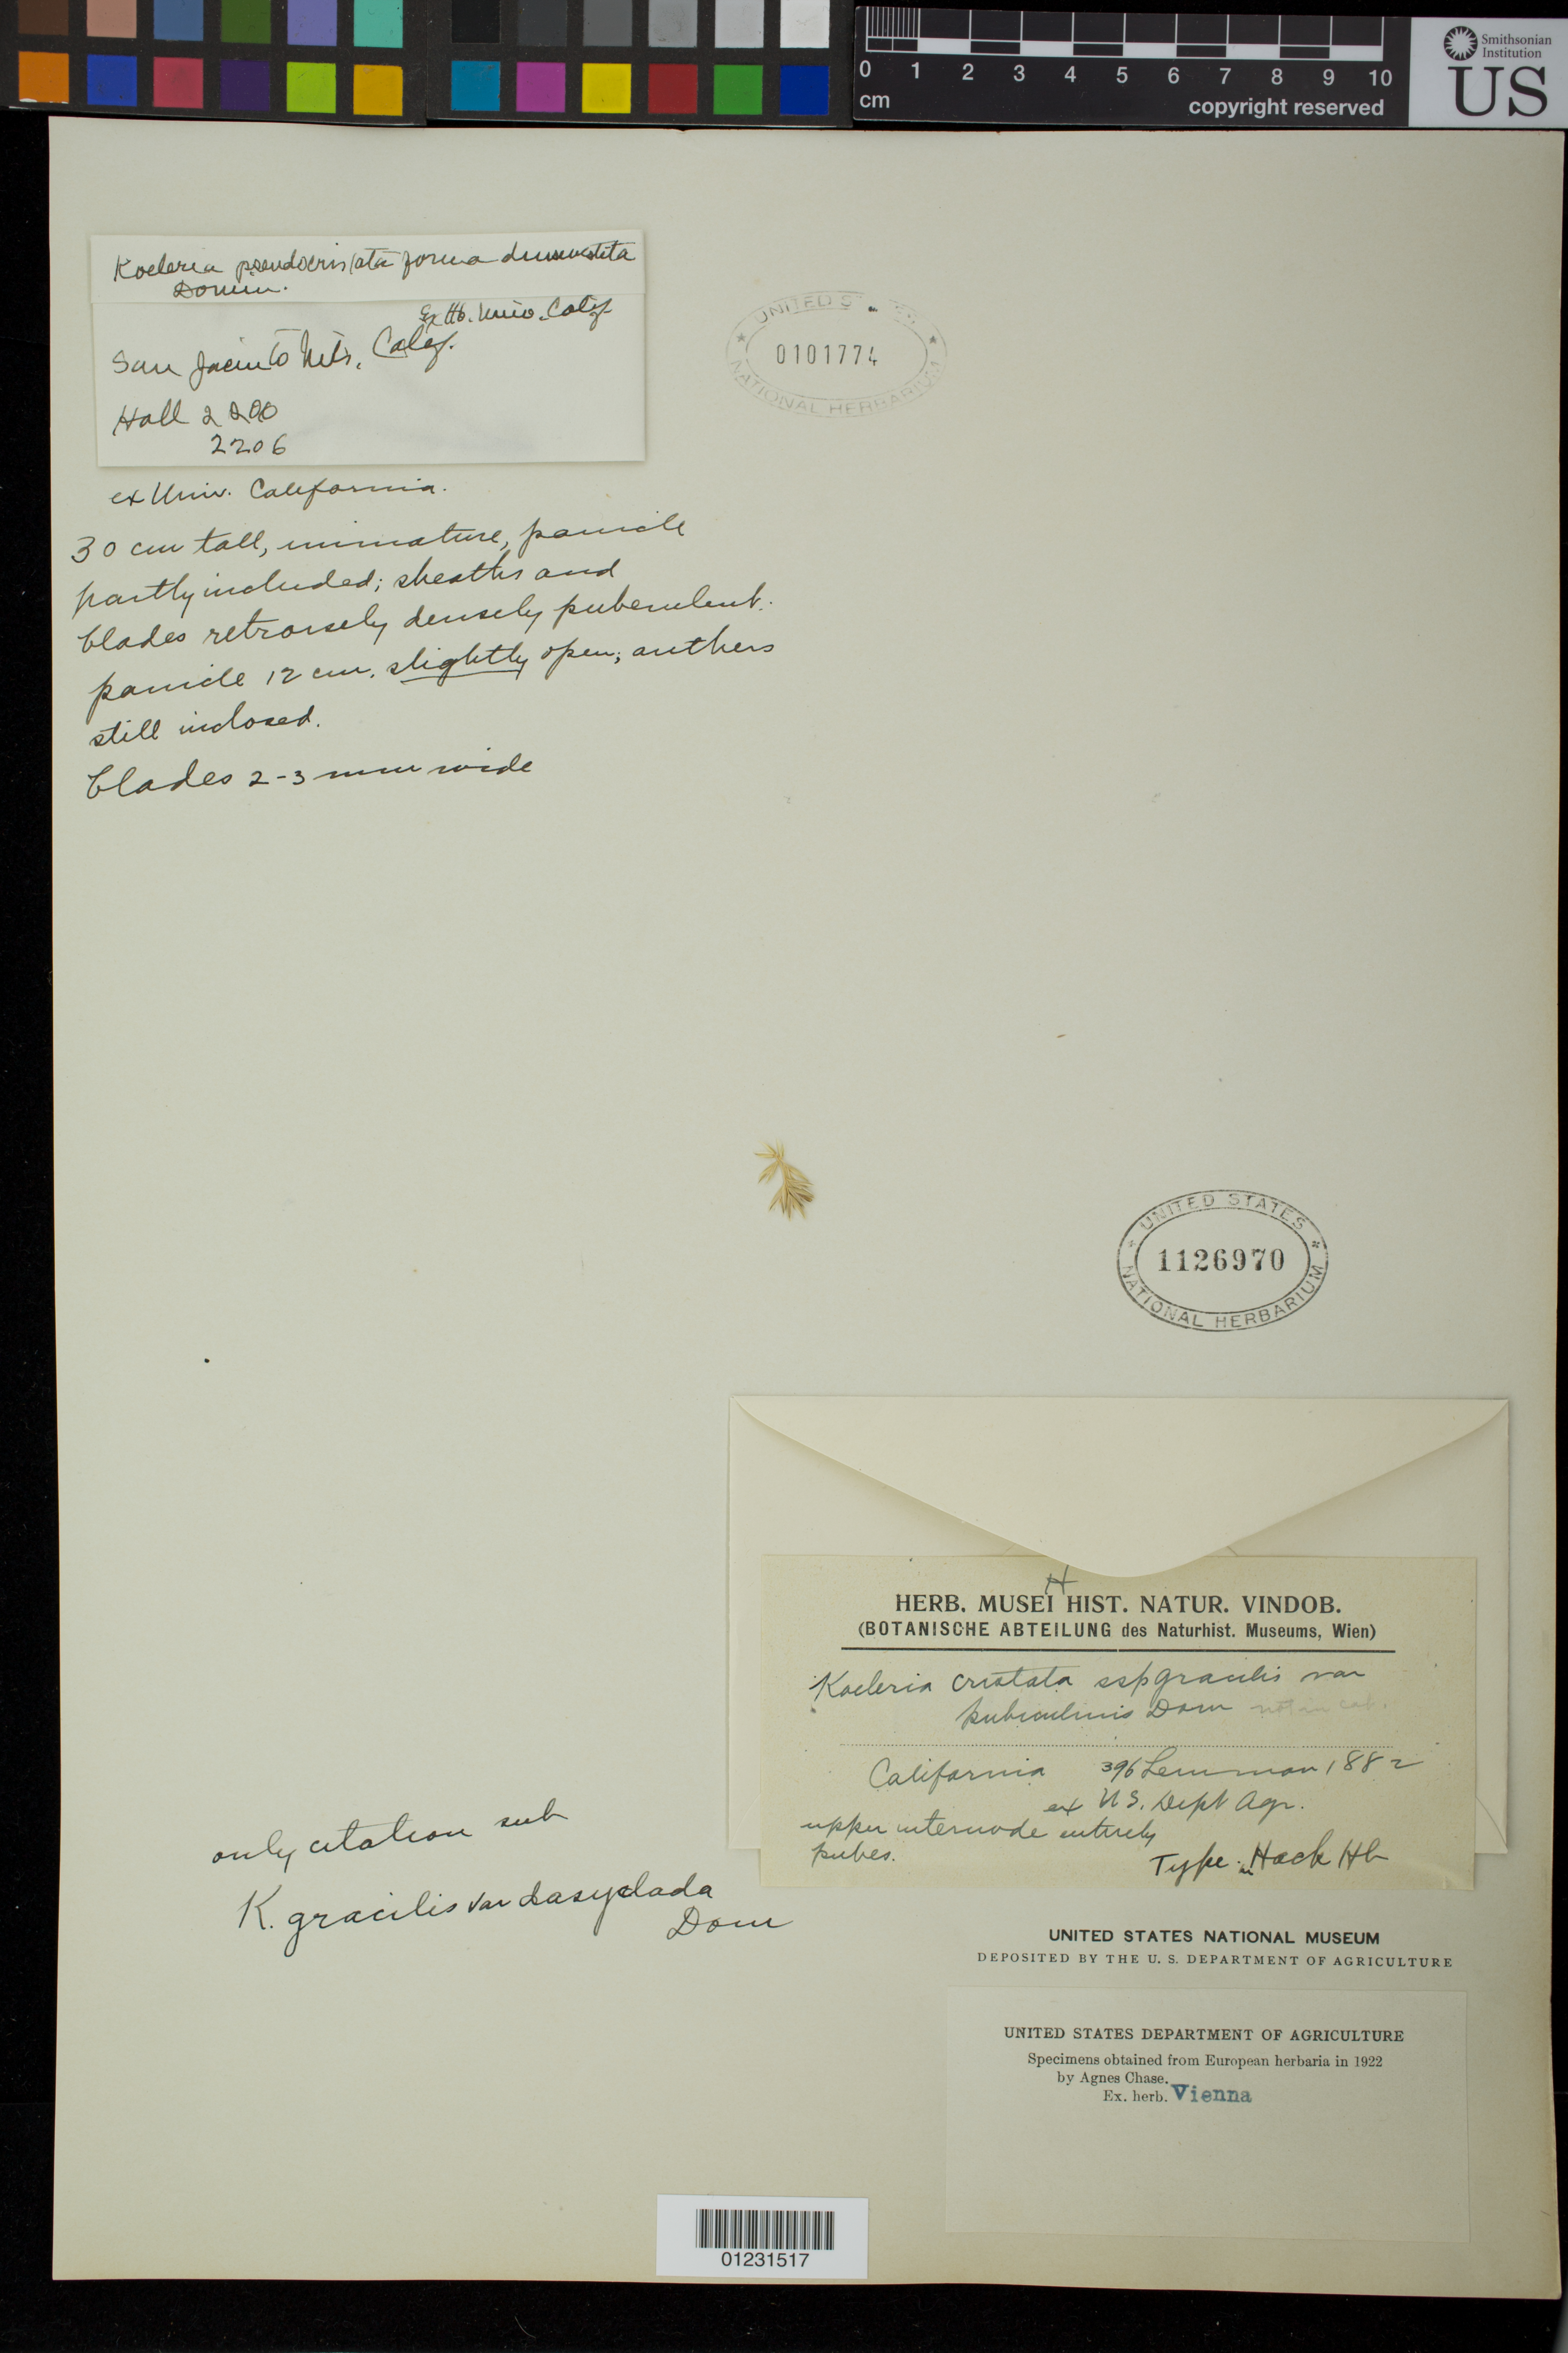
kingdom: Plantae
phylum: Tracheophyta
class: Liliopsida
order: Poales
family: Poaceae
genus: Koeleria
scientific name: Koeleria gracilis var. dasyclada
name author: Domin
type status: Isotype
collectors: -- Lemmon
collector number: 396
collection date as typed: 1882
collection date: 1882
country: United States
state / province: California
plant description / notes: Fragmentary material of type specimen ex herb. Hackel.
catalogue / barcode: US 1126970